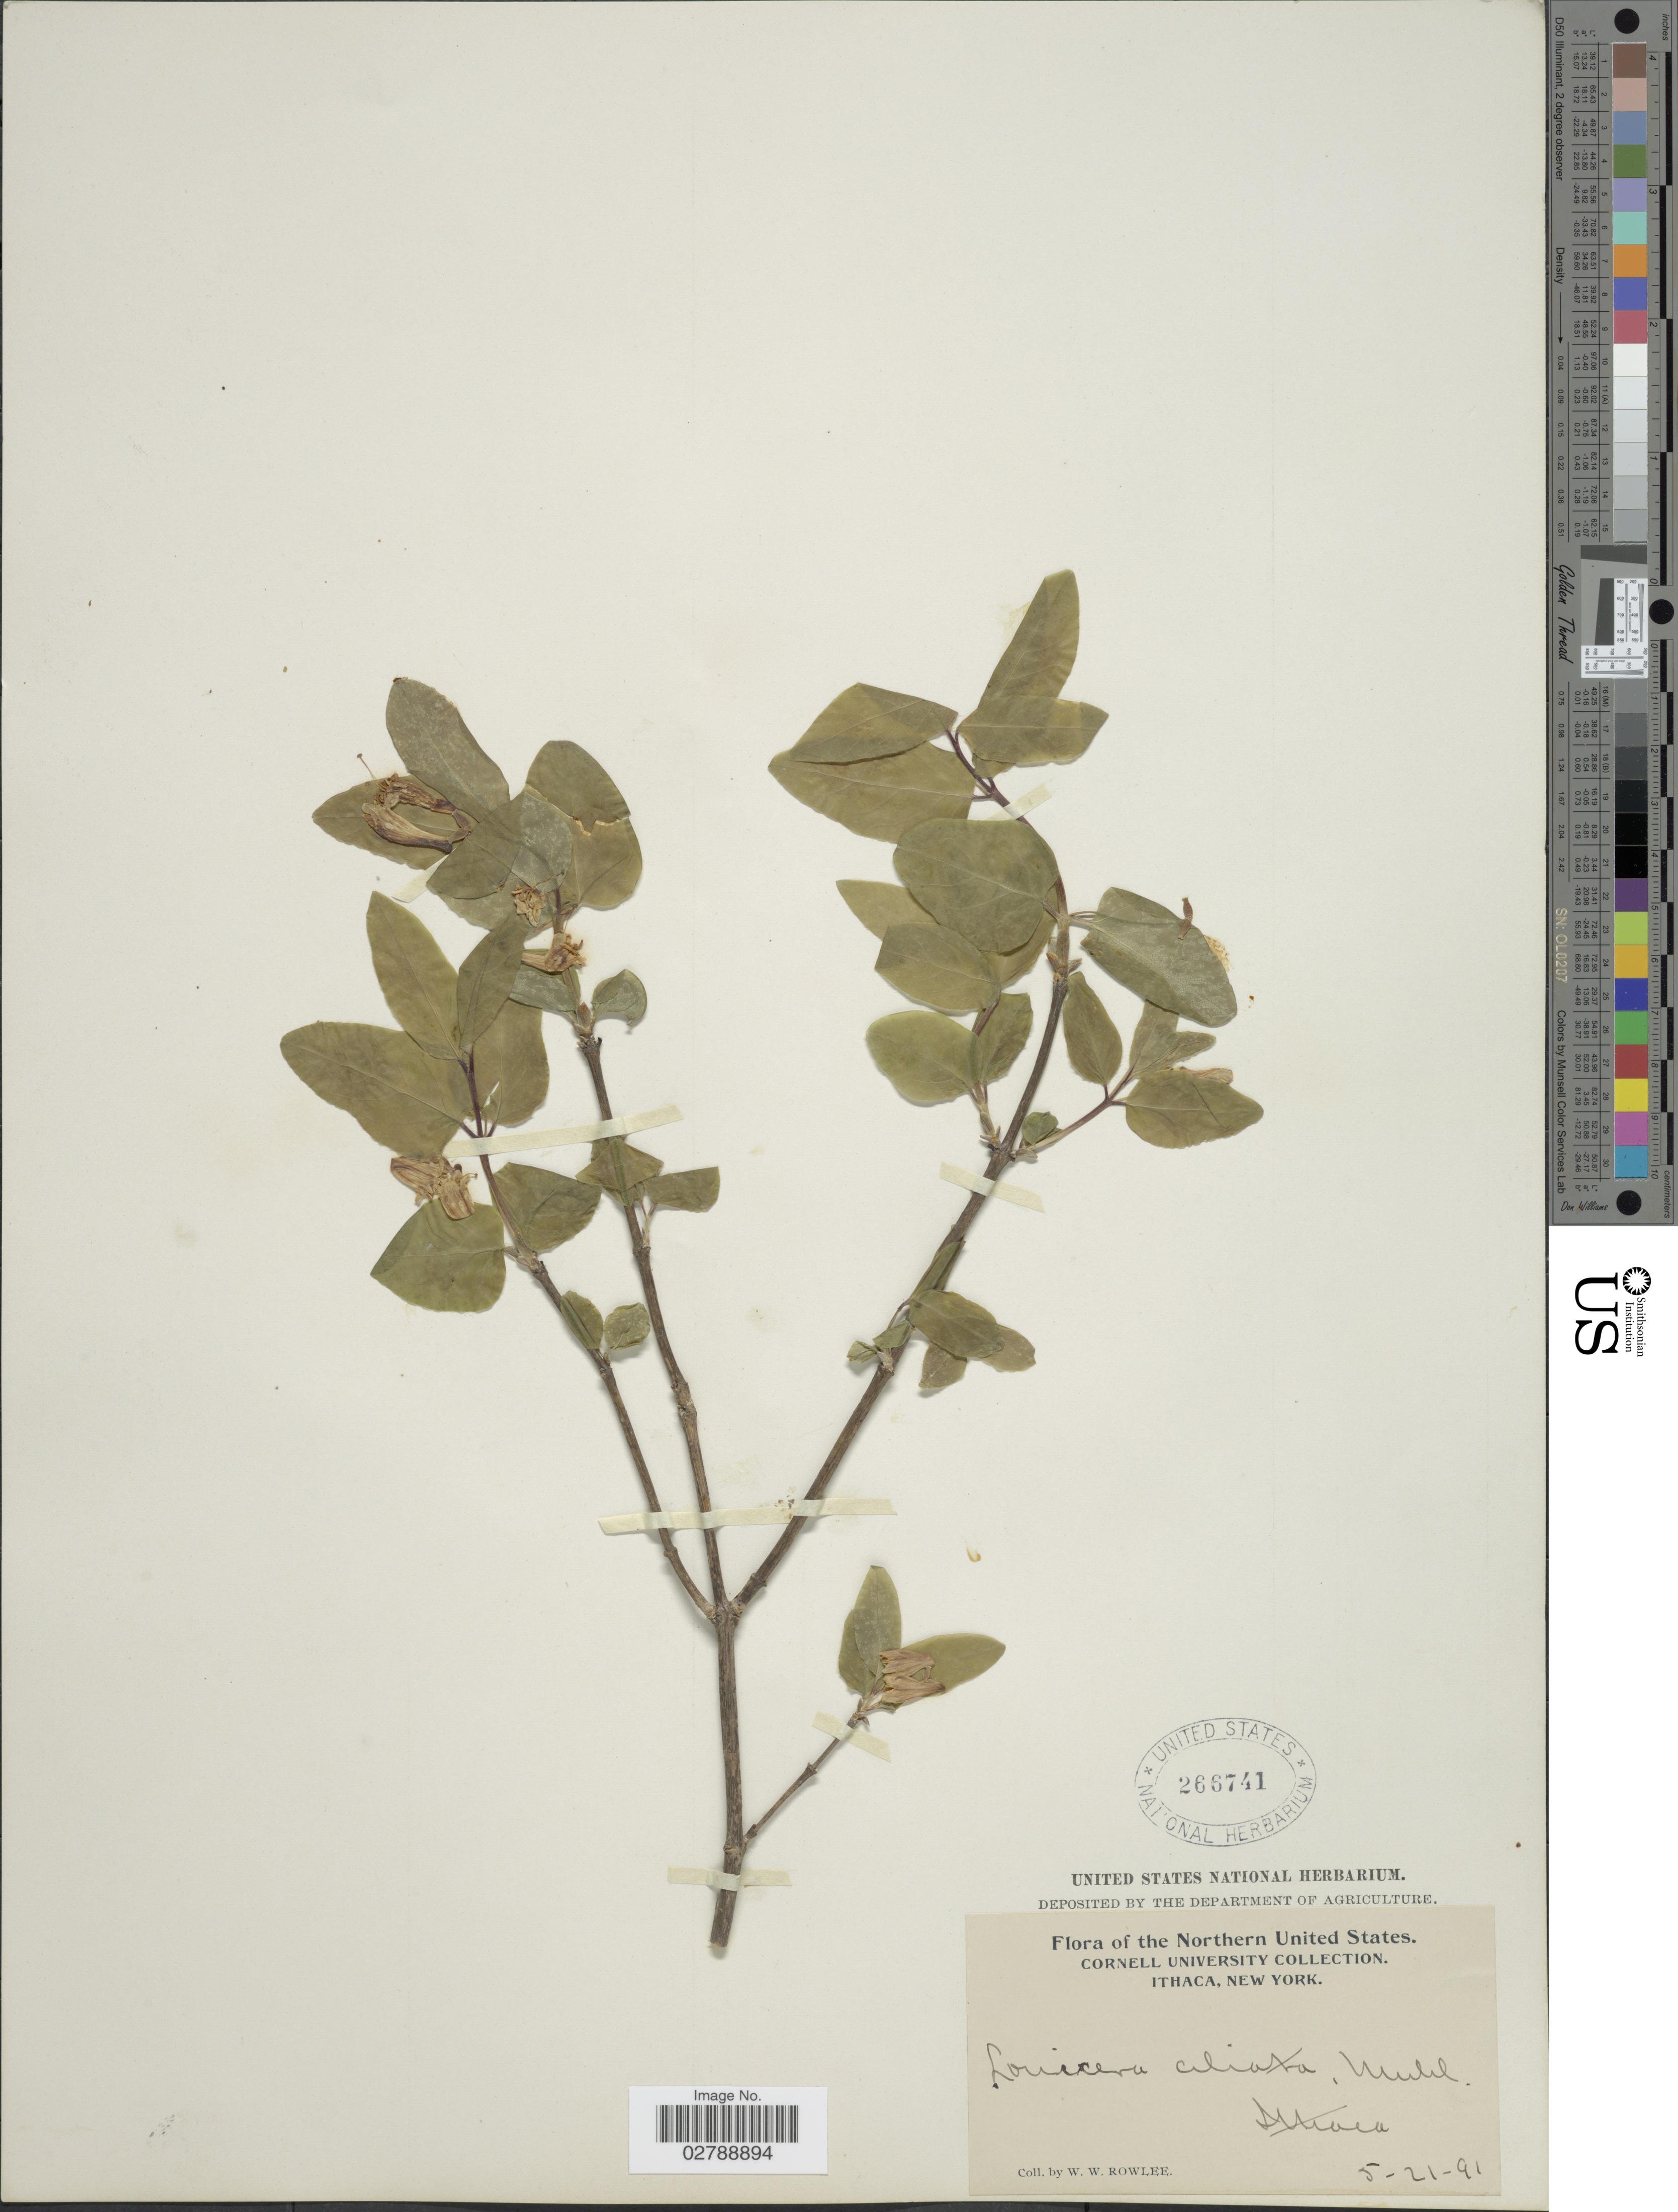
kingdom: Plantae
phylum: Tracheophyta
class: Magnoliopsida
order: Dipsacales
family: Caprifoliaceae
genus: Lonicera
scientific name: Lonicera canadensis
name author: Bartram & W. Bartram ex Marshall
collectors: W. W. Rowlee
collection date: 1891-05-21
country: United States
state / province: New York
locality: Northern United States. Ithaca.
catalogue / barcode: US 266741